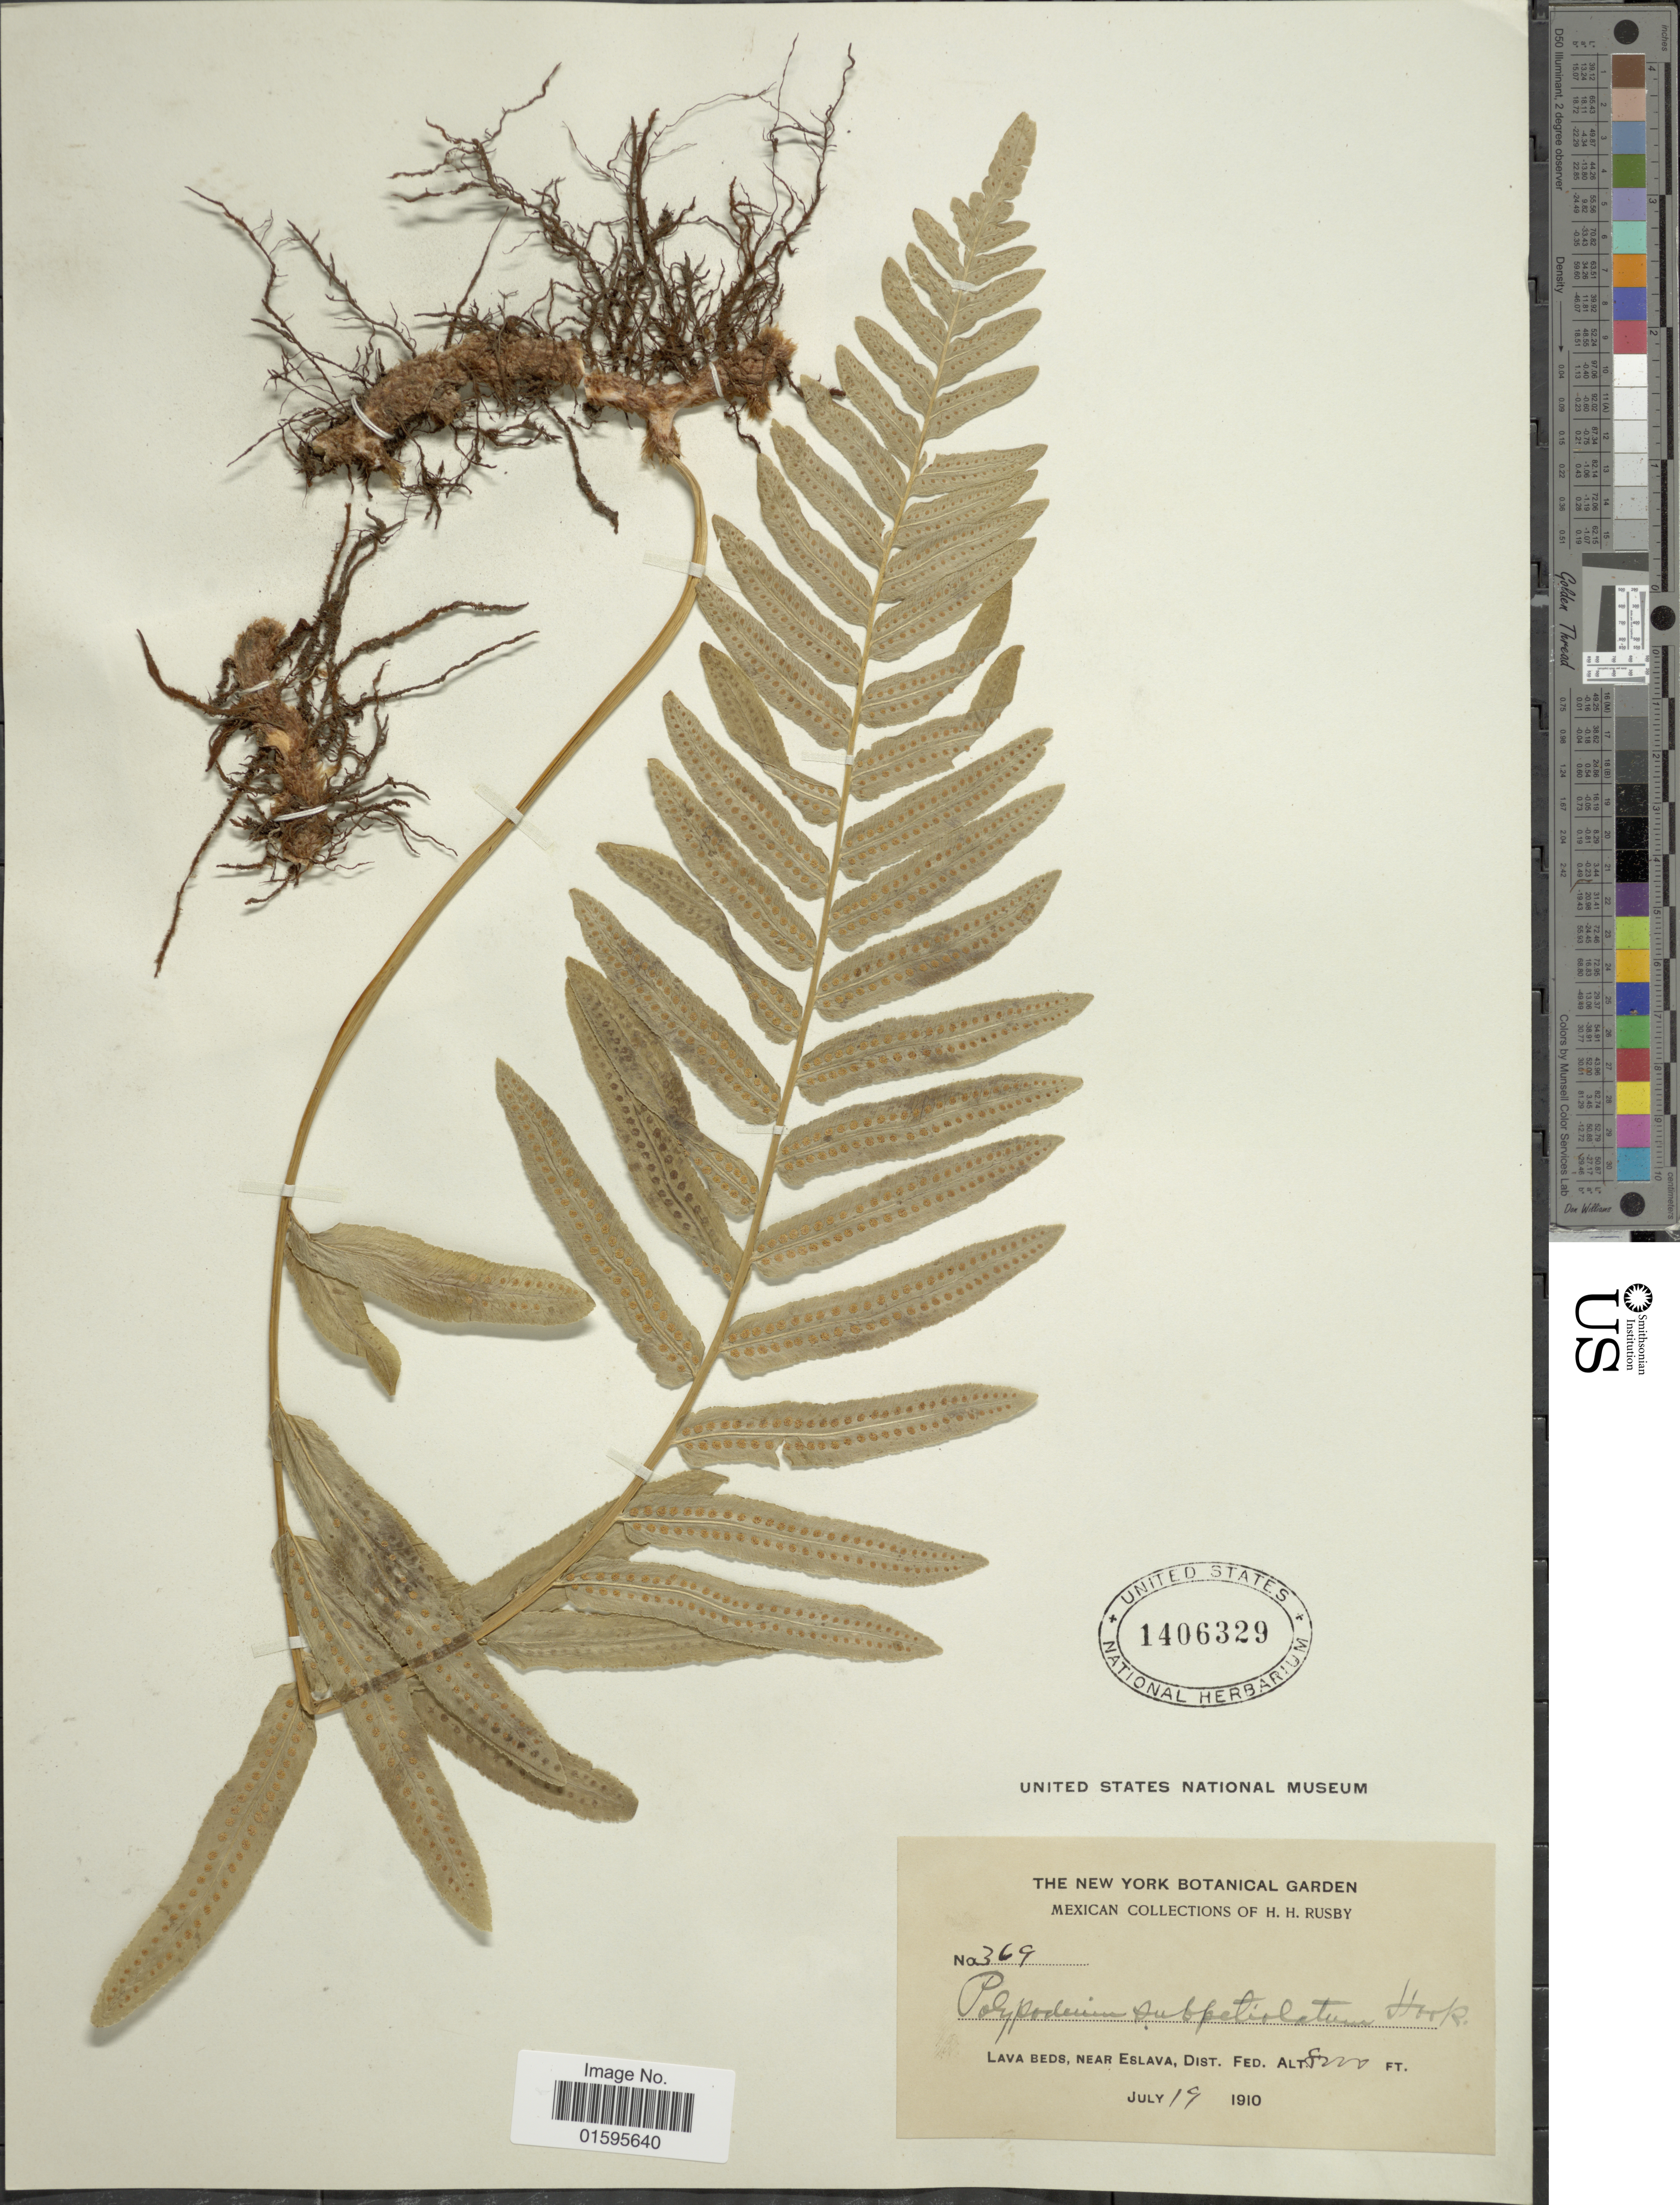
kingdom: Plantae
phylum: Tracheophyta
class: Polypodiopsida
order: Polypodiales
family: Polypodiaceae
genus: Polypodium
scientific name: Polypodium subpetiolatum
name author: Hook.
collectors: H. H. Rusby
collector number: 369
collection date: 1910-07-19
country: Mexico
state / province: Distrito Federal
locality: Lava beds, near Eslava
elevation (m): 2438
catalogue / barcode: US 1406329